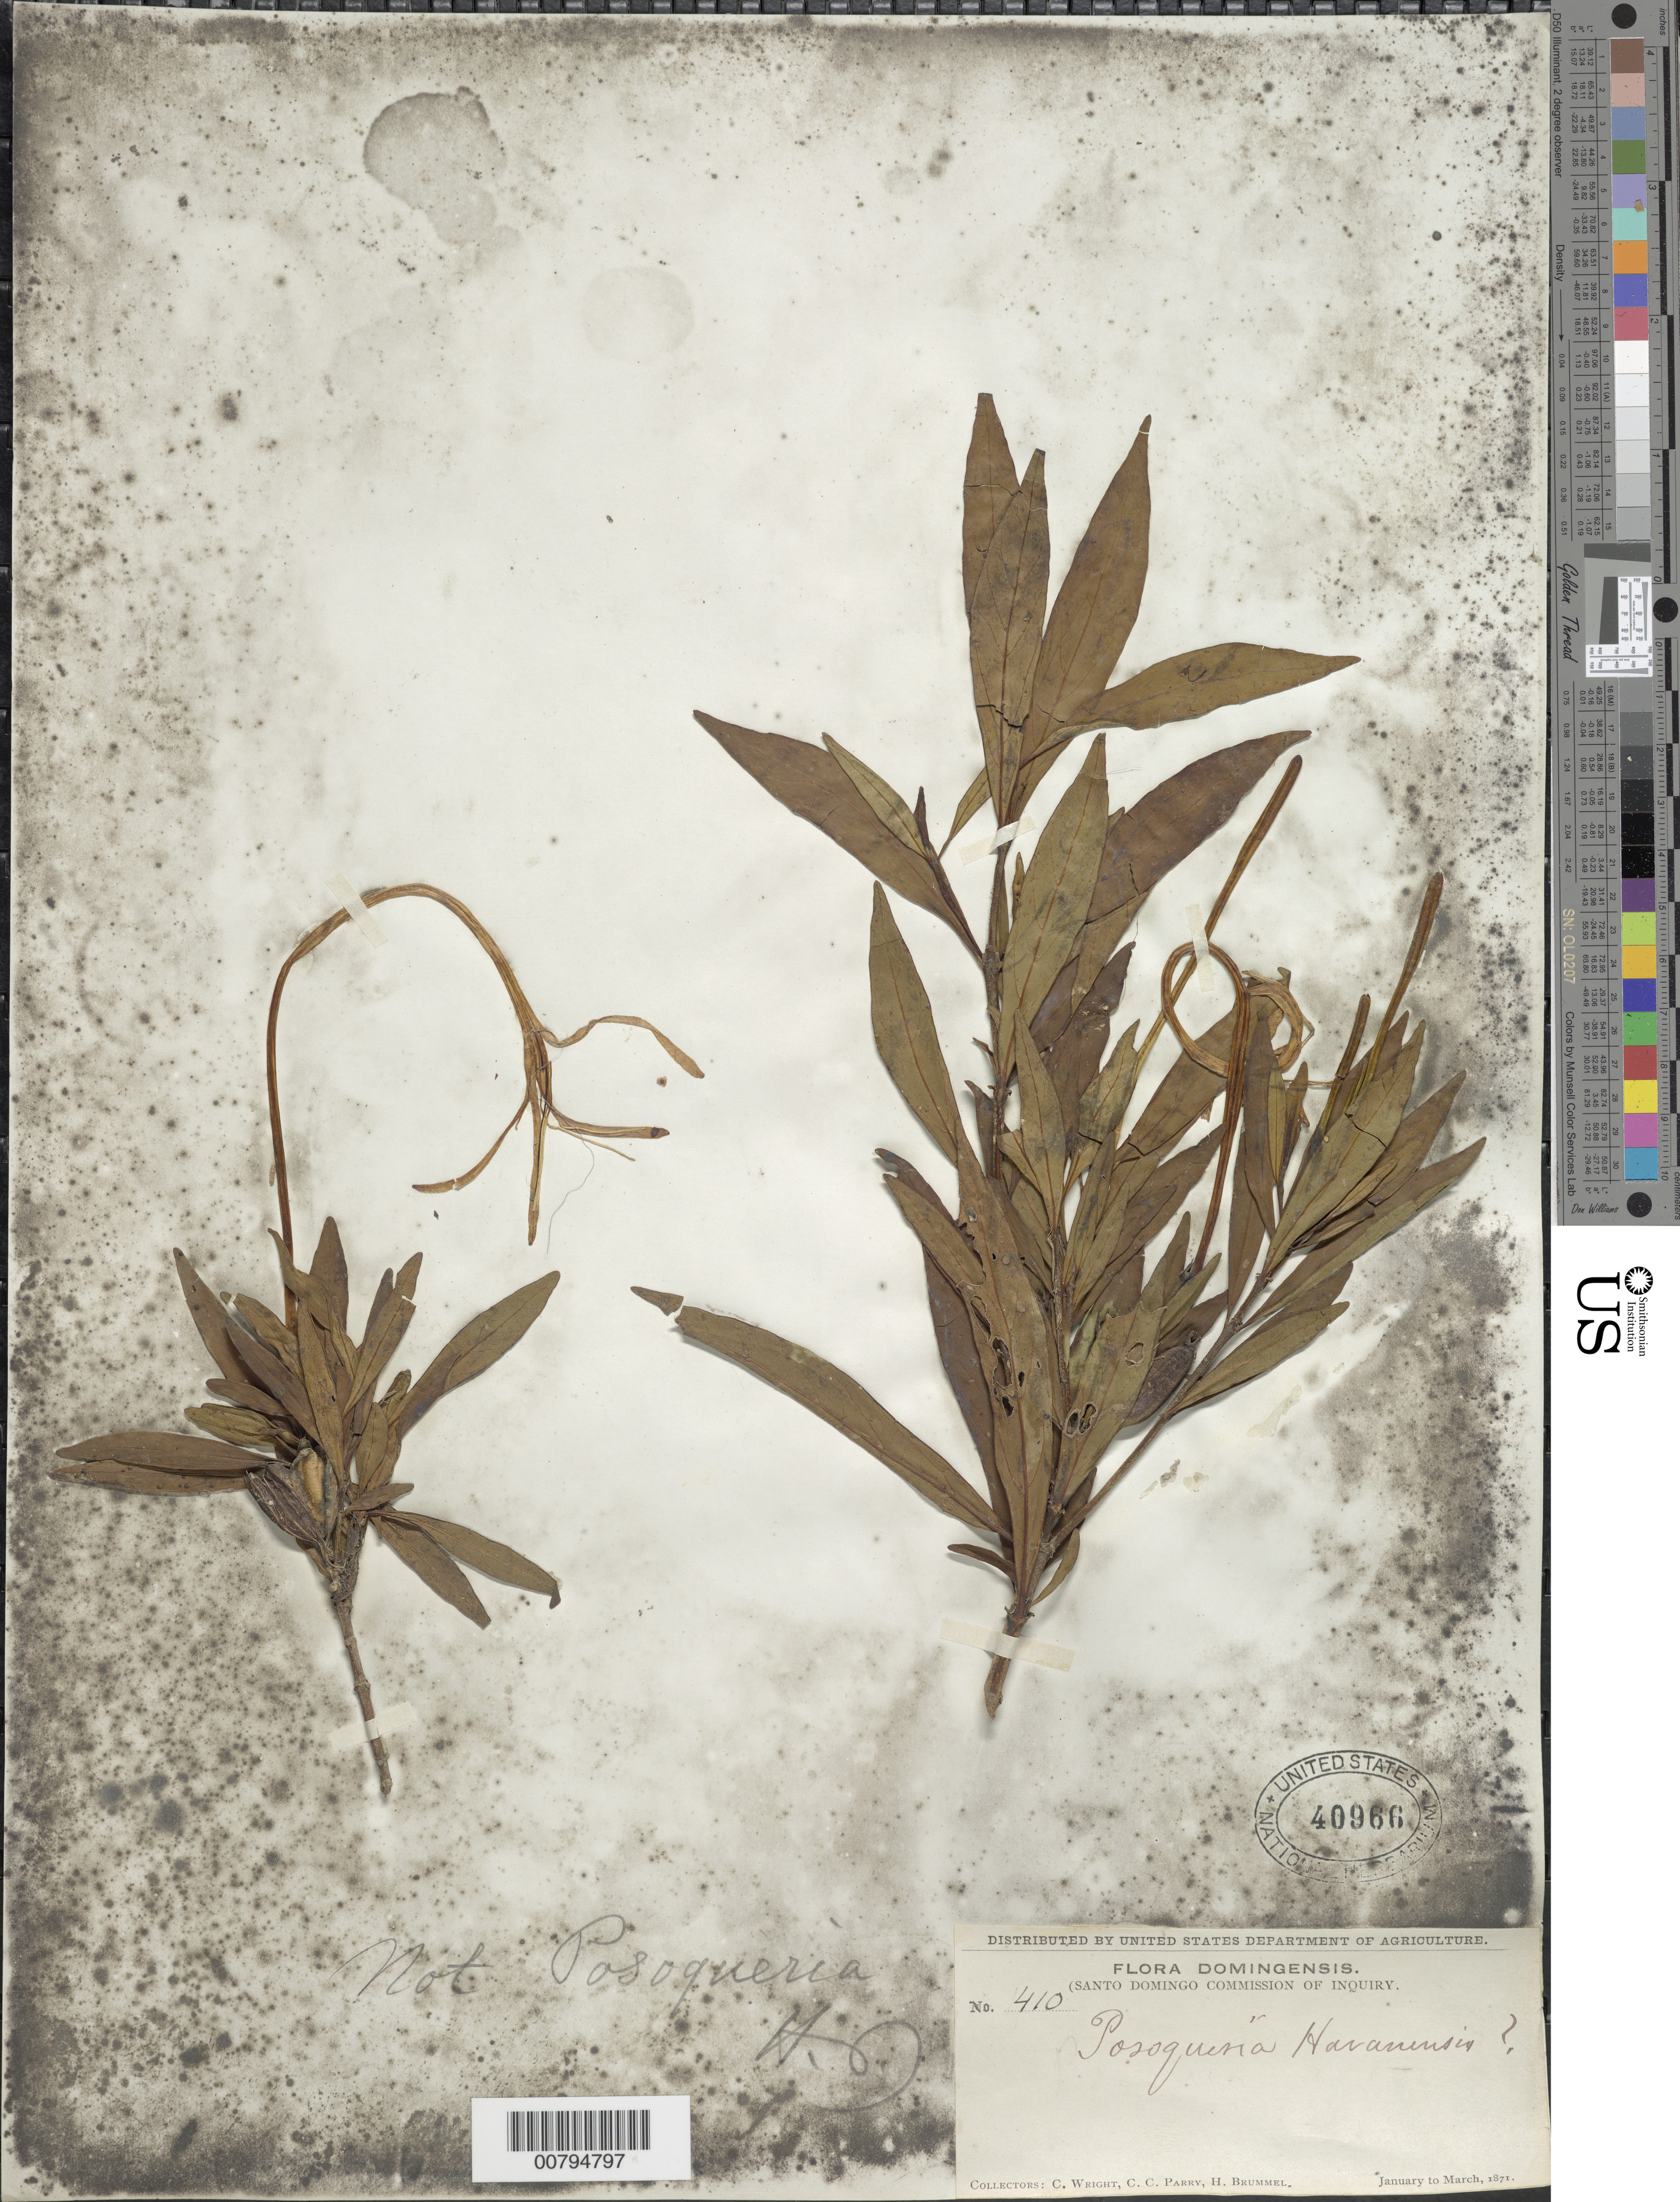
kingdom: Plantae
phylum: Tracheophyta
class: Magnoliopsida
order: Gentianales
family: Rubiaceae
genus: Exostema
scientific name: Exostema longiflorum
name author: (Lamb.) Roem. & Schult.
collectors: C. Wright, C. C. Parry & H. Brummel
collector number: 410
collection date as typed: Jan 1871 to -- Mar 1871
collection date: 1871-01/1871-03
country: Dominican Republic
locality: Santo Domingo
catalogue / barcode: US 40966